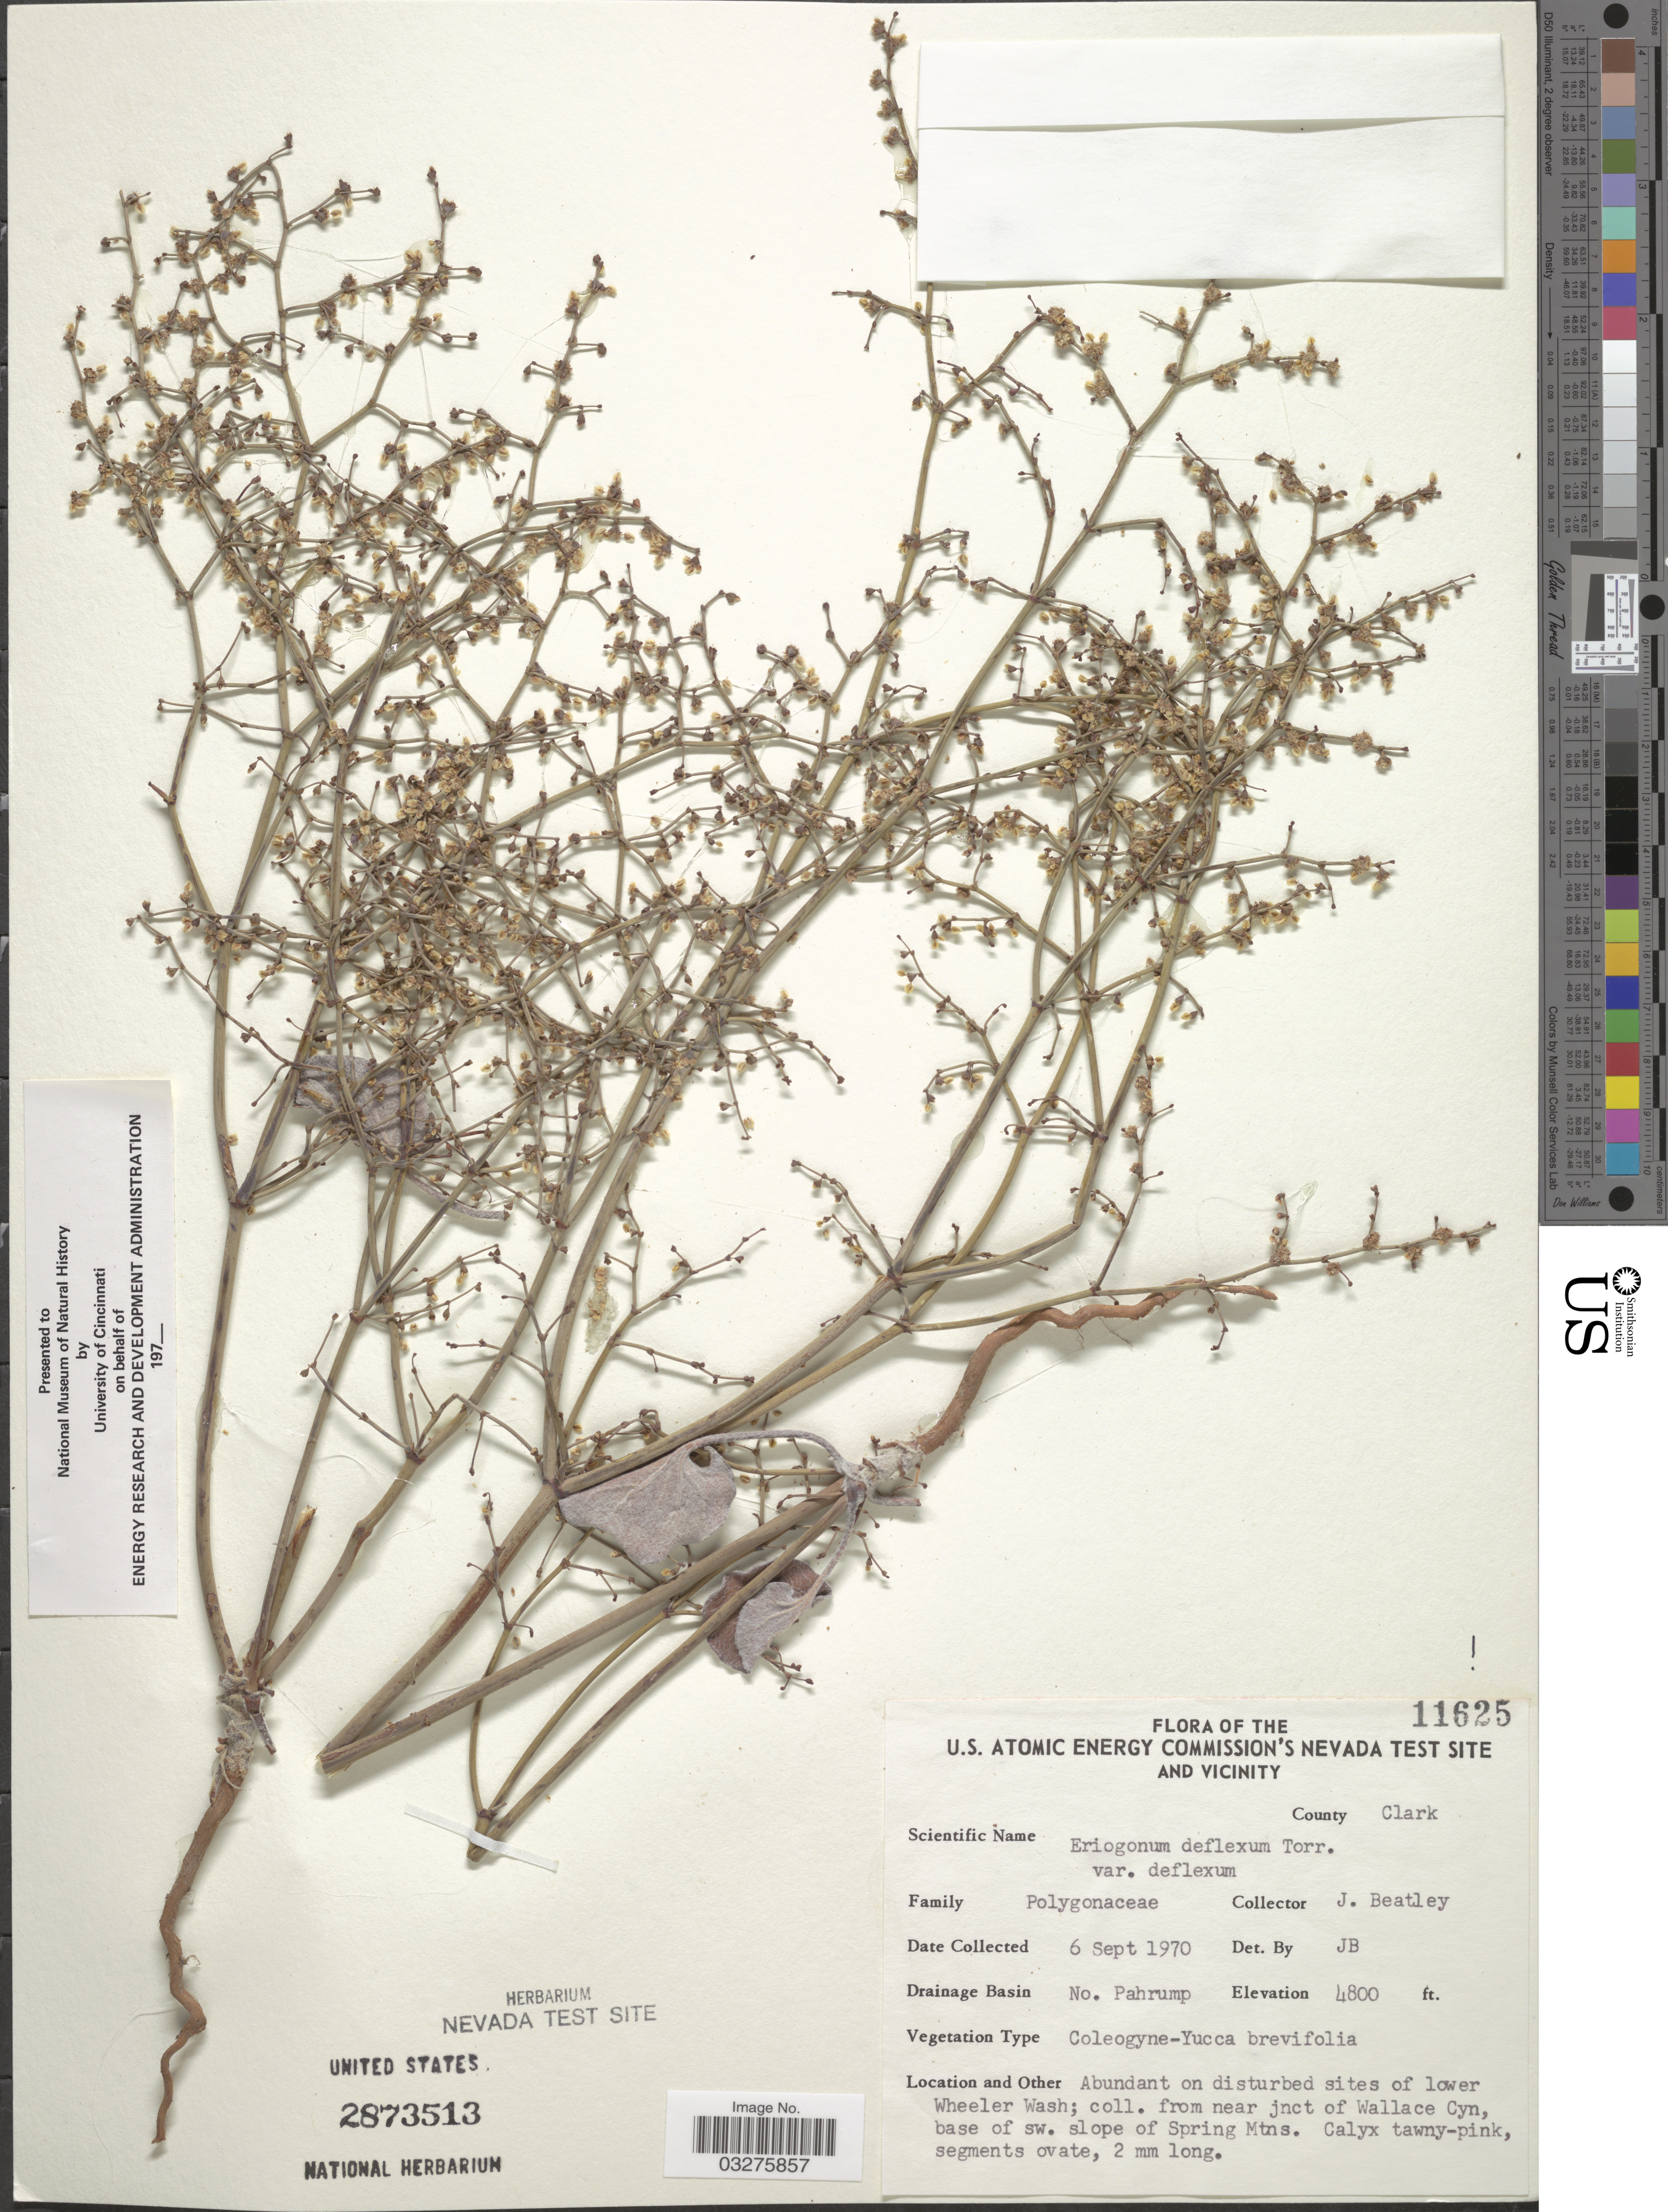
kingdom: Plantae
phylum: Tracheophyta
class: Magnoliopsida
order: Caryophyllales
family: Polygonaceae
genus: Eriogonum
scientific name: Eriogonum deflexum var. deflexum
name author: Torr. in Ives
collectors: J. C. Beatley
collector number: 11625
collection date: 1970-09-06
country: United States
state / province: Nevada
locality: U.S. Atomic Energy Commission's Nevada test site and vicinity. County Clark. Drainage Basin No. Pahrump. Near jnct of Wallace Cyn, base of sw. slope of Spring Mtns.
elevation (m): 1463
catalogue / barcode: US 2873513